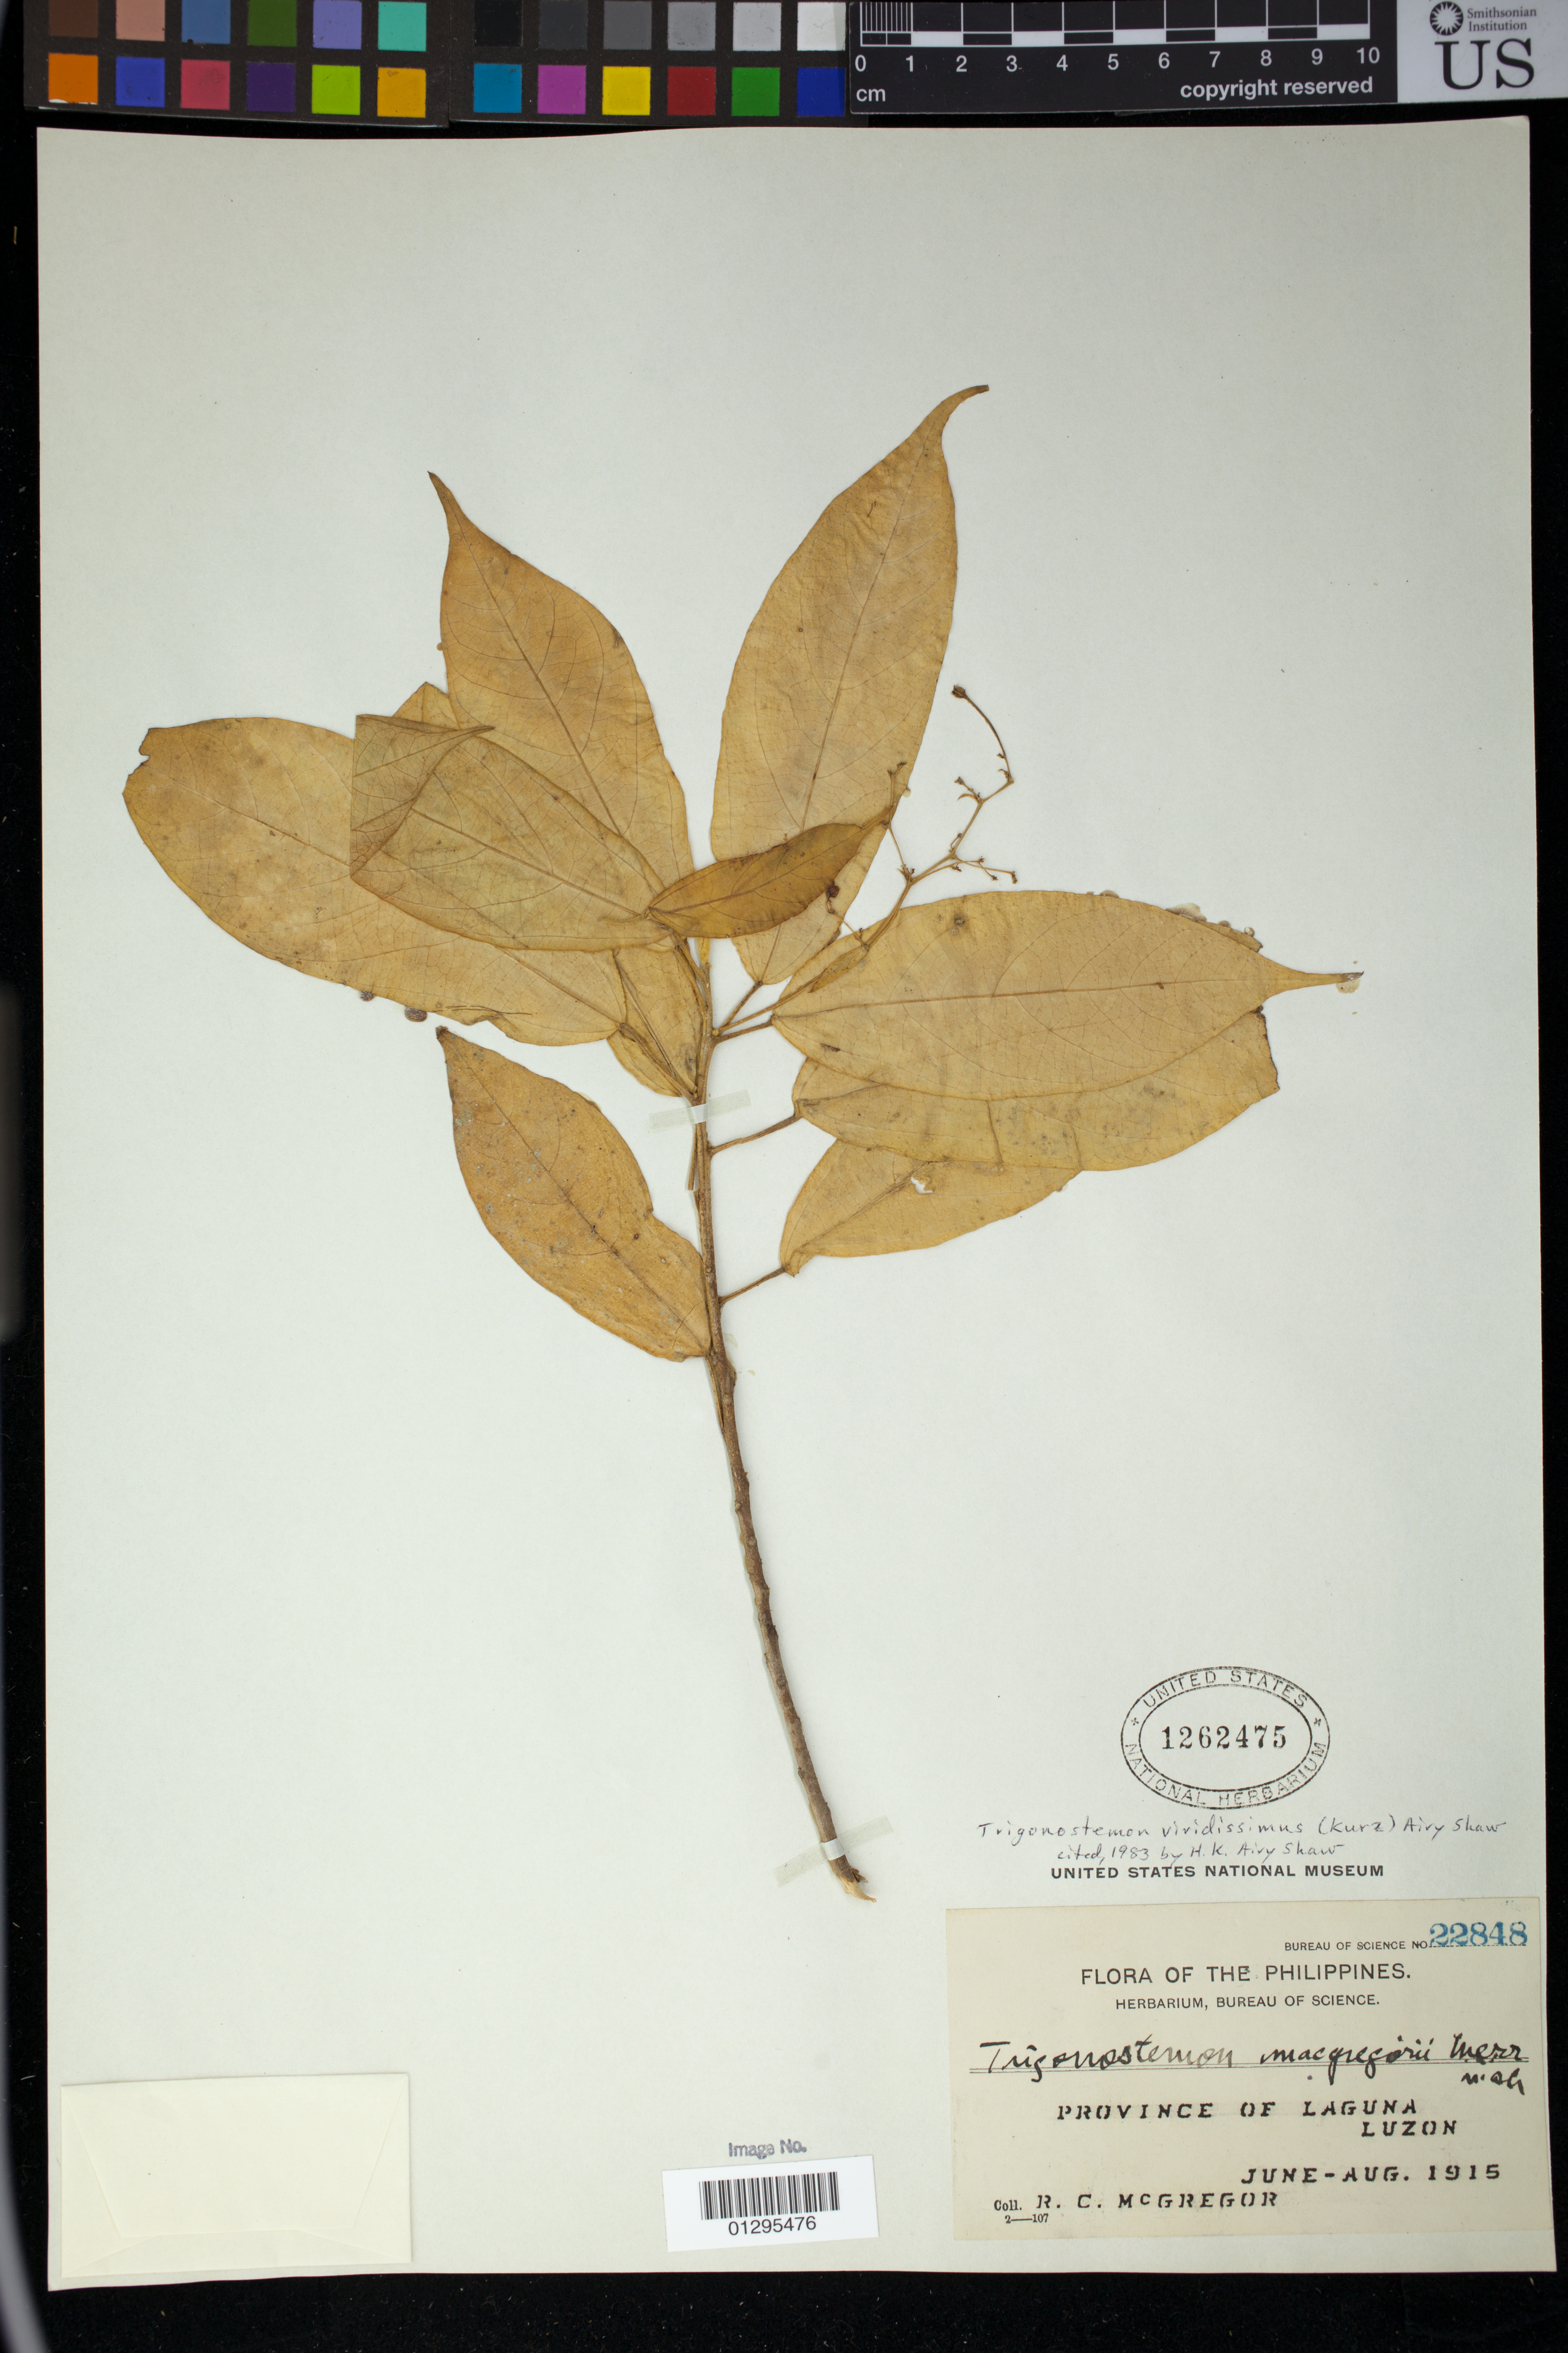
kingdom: Plantae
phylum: Tracheophyta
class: Magnoliopsida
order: Malpighiales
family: Euphorbiaceae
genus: Trigonostemon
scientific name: Trigonostemon viridissimus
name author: (Kurz) Airy Shaw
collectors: R. C. McGregor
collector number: Bur. Sci. 22848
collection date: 1915-06/1915-08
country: Philippines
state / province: Calabarzon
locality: Province of Laguna, Luzon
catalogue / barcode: US 1262475